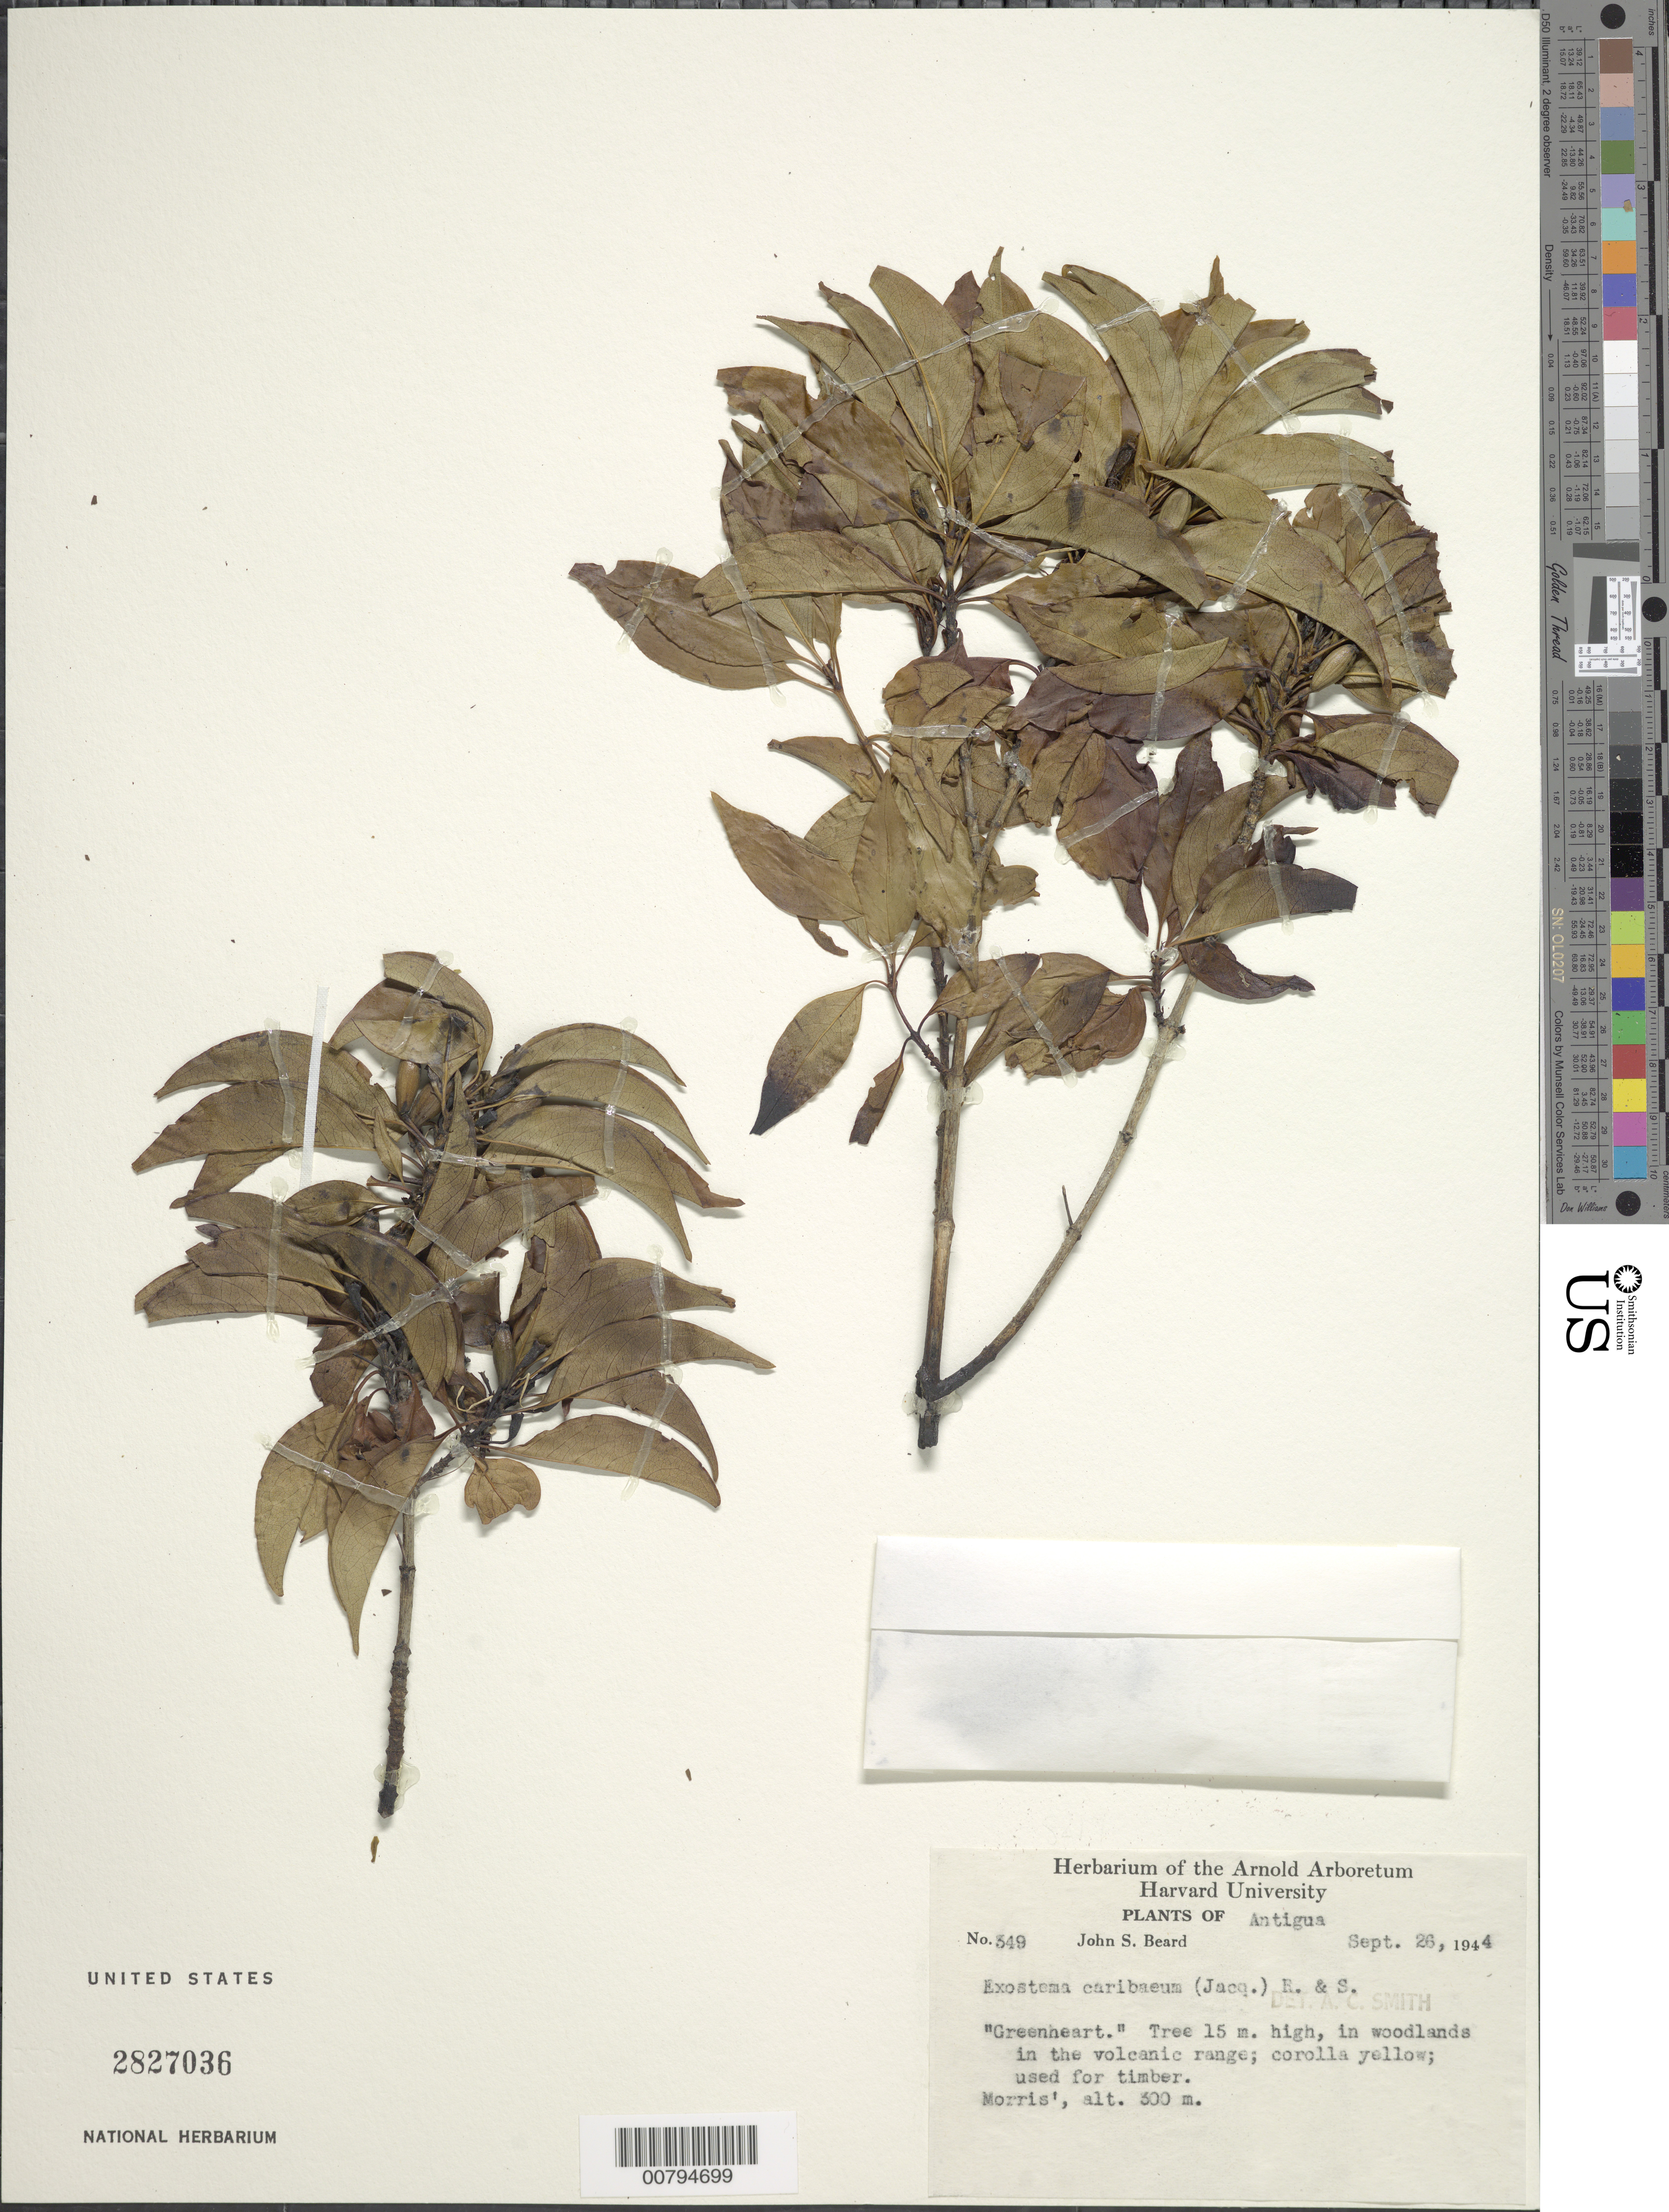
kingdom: Plantae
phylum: Tracheophyta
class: Magnoliopsida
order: Gentianales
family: Rubiaceae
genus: Exostema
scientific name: Exostema caribaeum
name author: (Jacq.) Roem. & Schult.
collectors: J. Beard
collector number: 349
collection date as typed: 26 Sep 1944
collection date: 1944-09-26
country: Antigua and Barbuda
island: Leeward Is.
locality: Volcanic range. Morris.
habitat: In woodlands in the volcanic range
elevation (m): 300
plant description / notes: Common name: Greenheart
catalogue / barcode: US 2827036